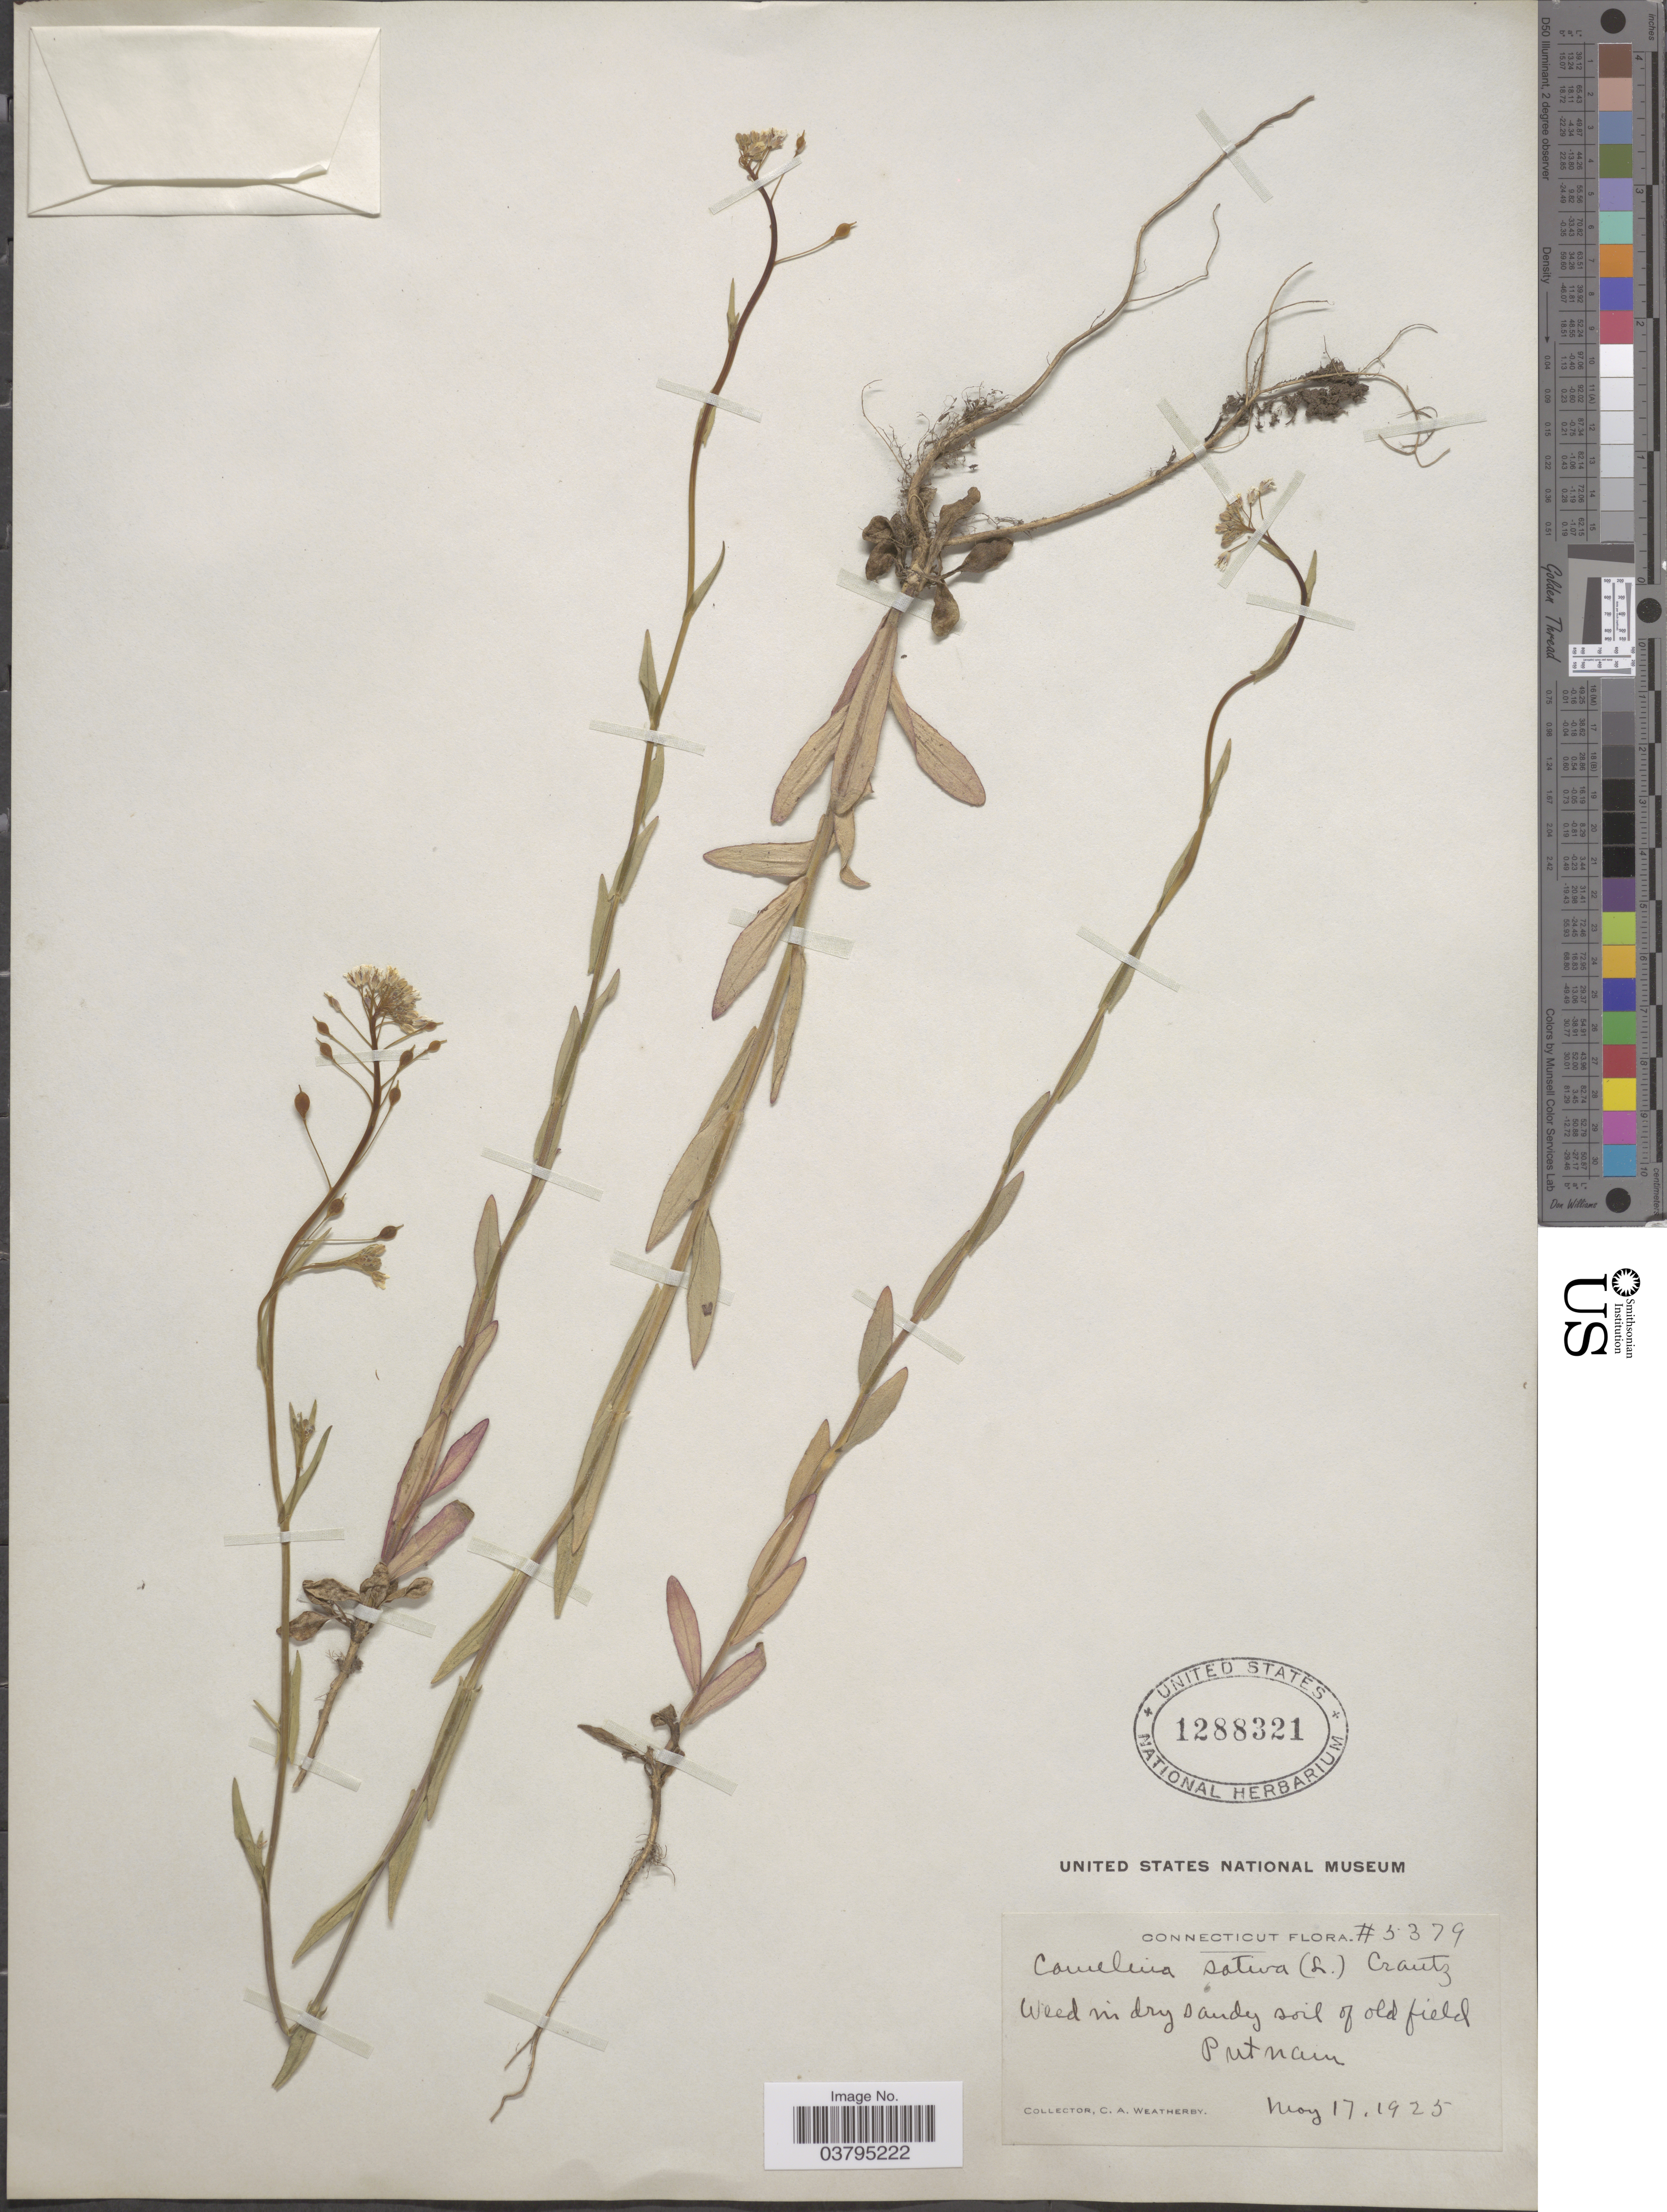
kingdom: Plantae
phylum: Tracheophyta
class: Magnoliopsida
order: Brassicales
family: Brassicaceae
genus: Camelina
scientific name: Camelina microcarpa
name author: DC.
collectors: C. A. Weatherby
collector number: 5379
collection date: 1925-05-17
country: United States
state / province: Connecticut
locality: Weed in dry sandy soil of old field Putnam.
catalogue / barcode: US 1288321